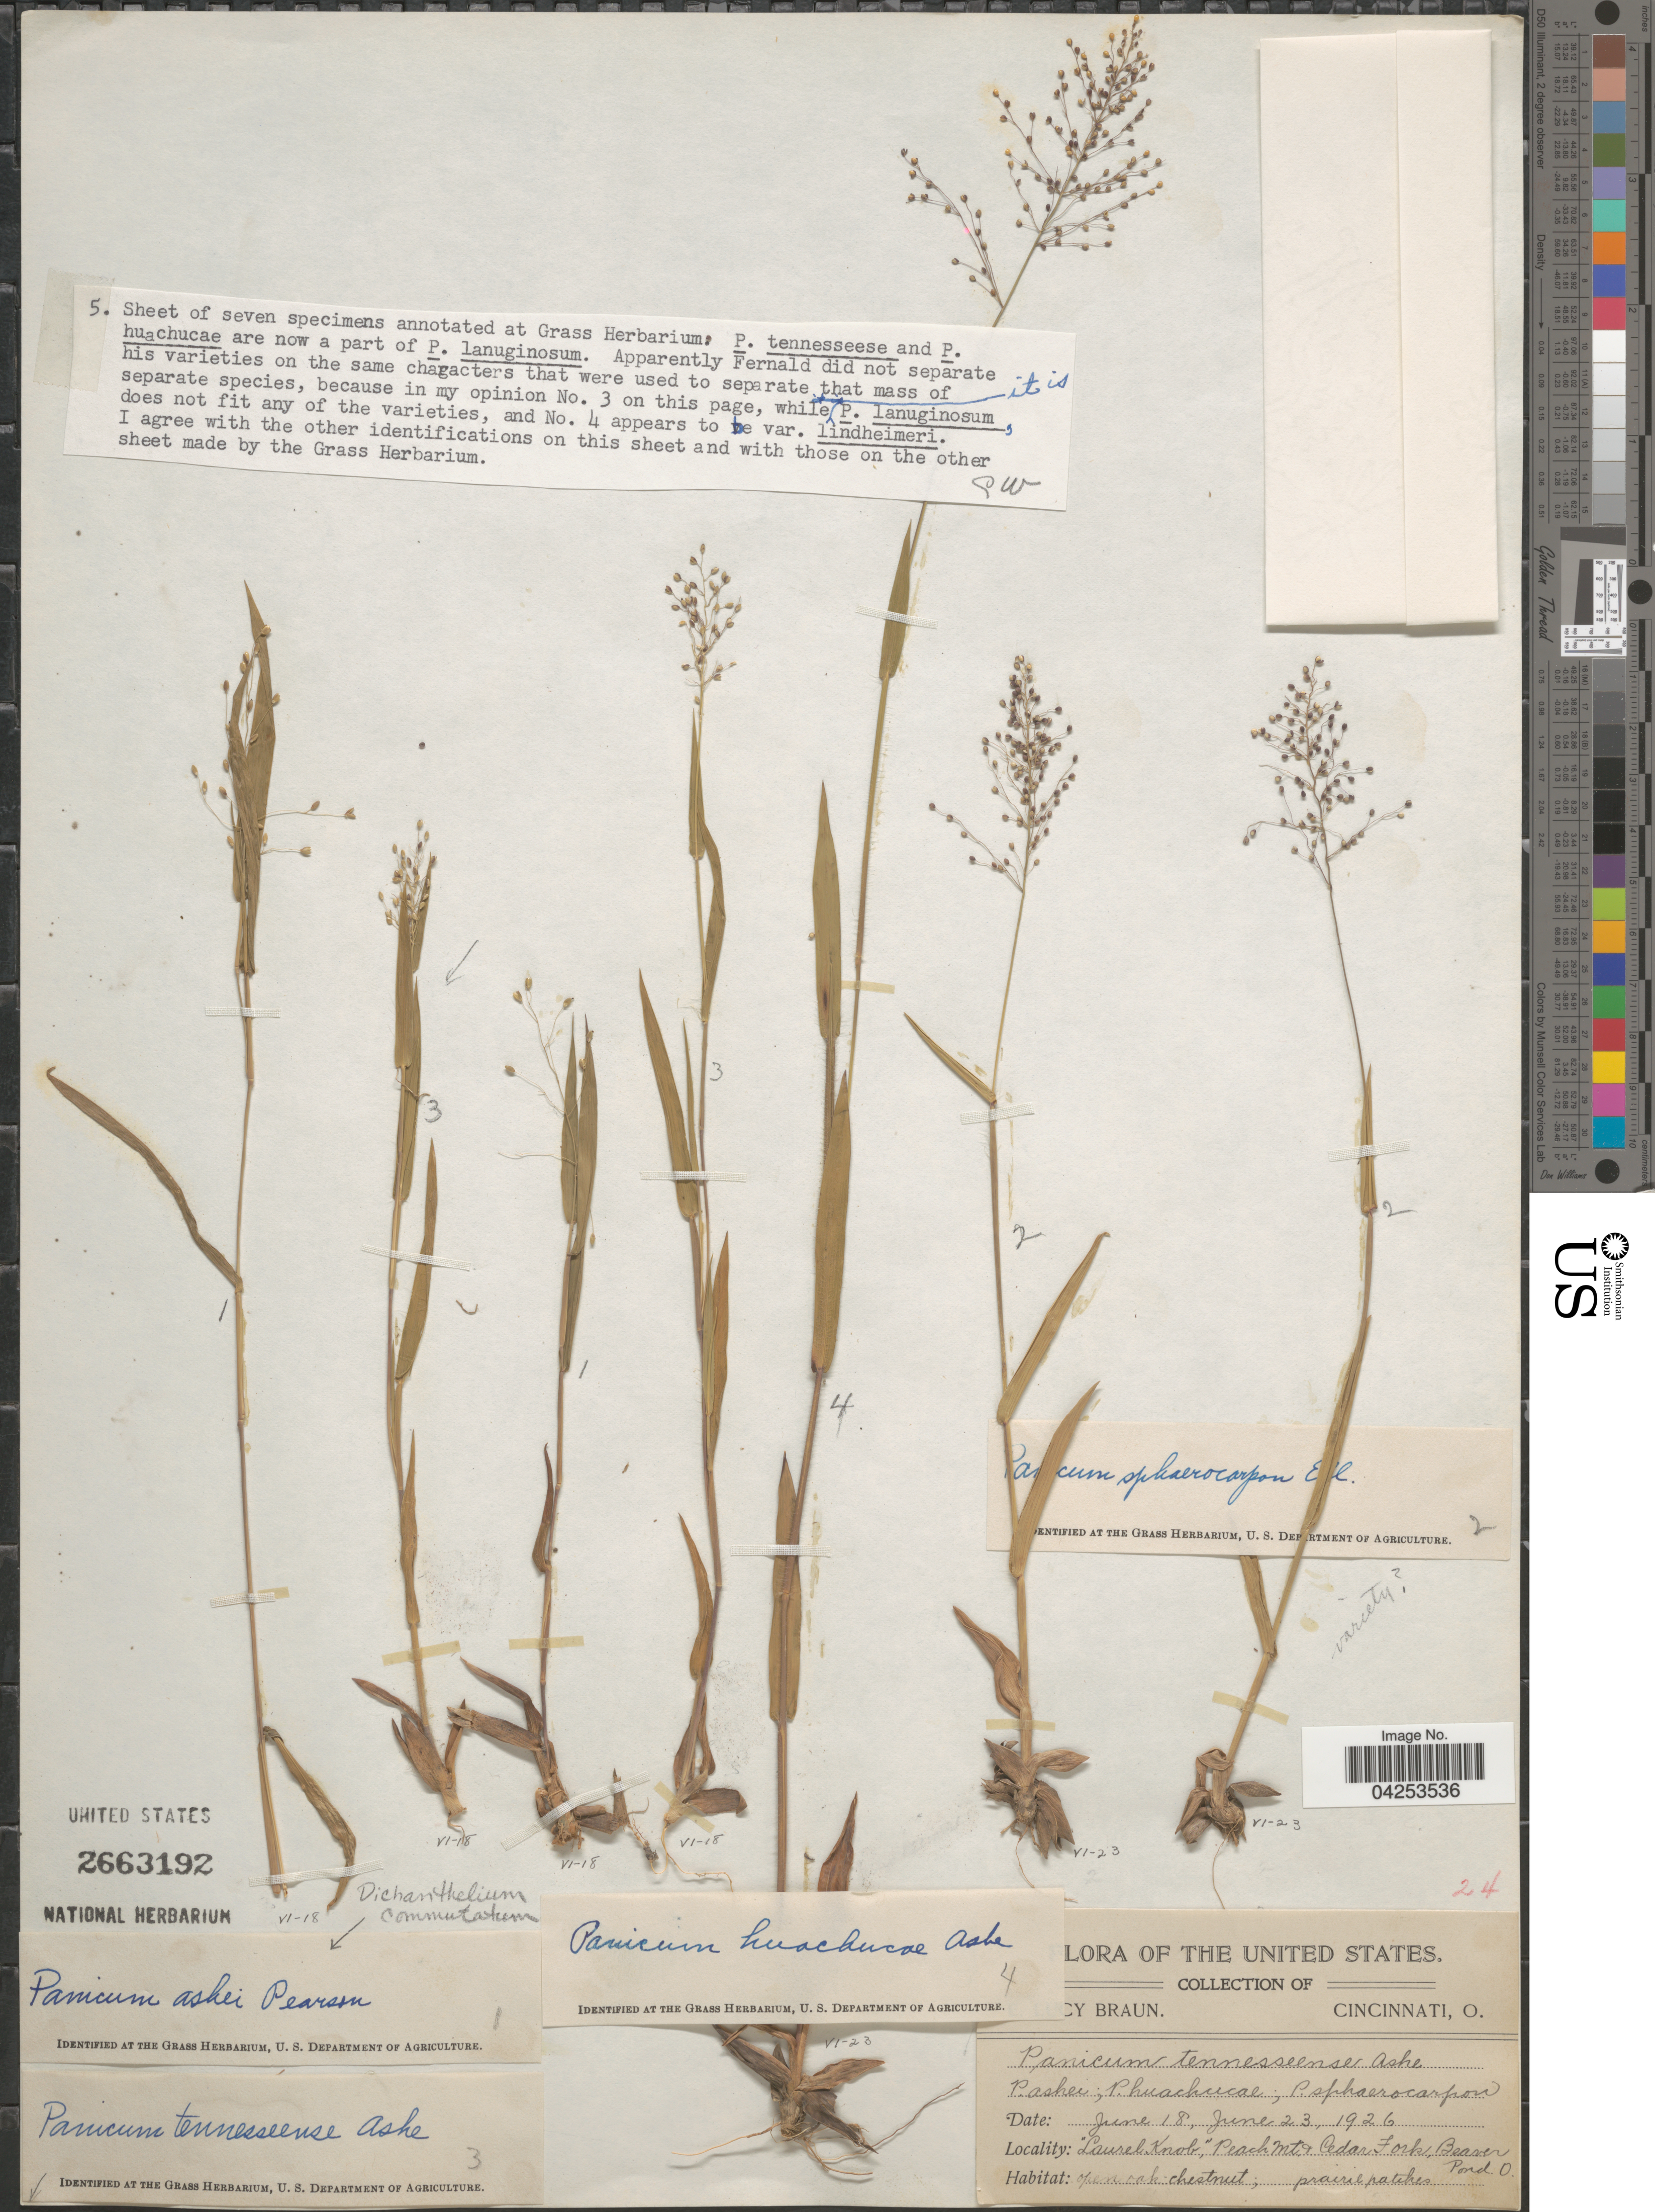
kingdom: Plantae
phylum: Tracheophyta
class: Liliopsida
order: Poales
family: Poaceae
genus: Dichanthelium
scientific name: Dichanthelium commutatum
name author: (Schult.) Gould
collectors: E. L. Braun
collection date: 1926-06-18/1926-06-23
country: United States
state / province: Ohio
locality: Laurel Knob,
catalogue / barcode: US 2663192